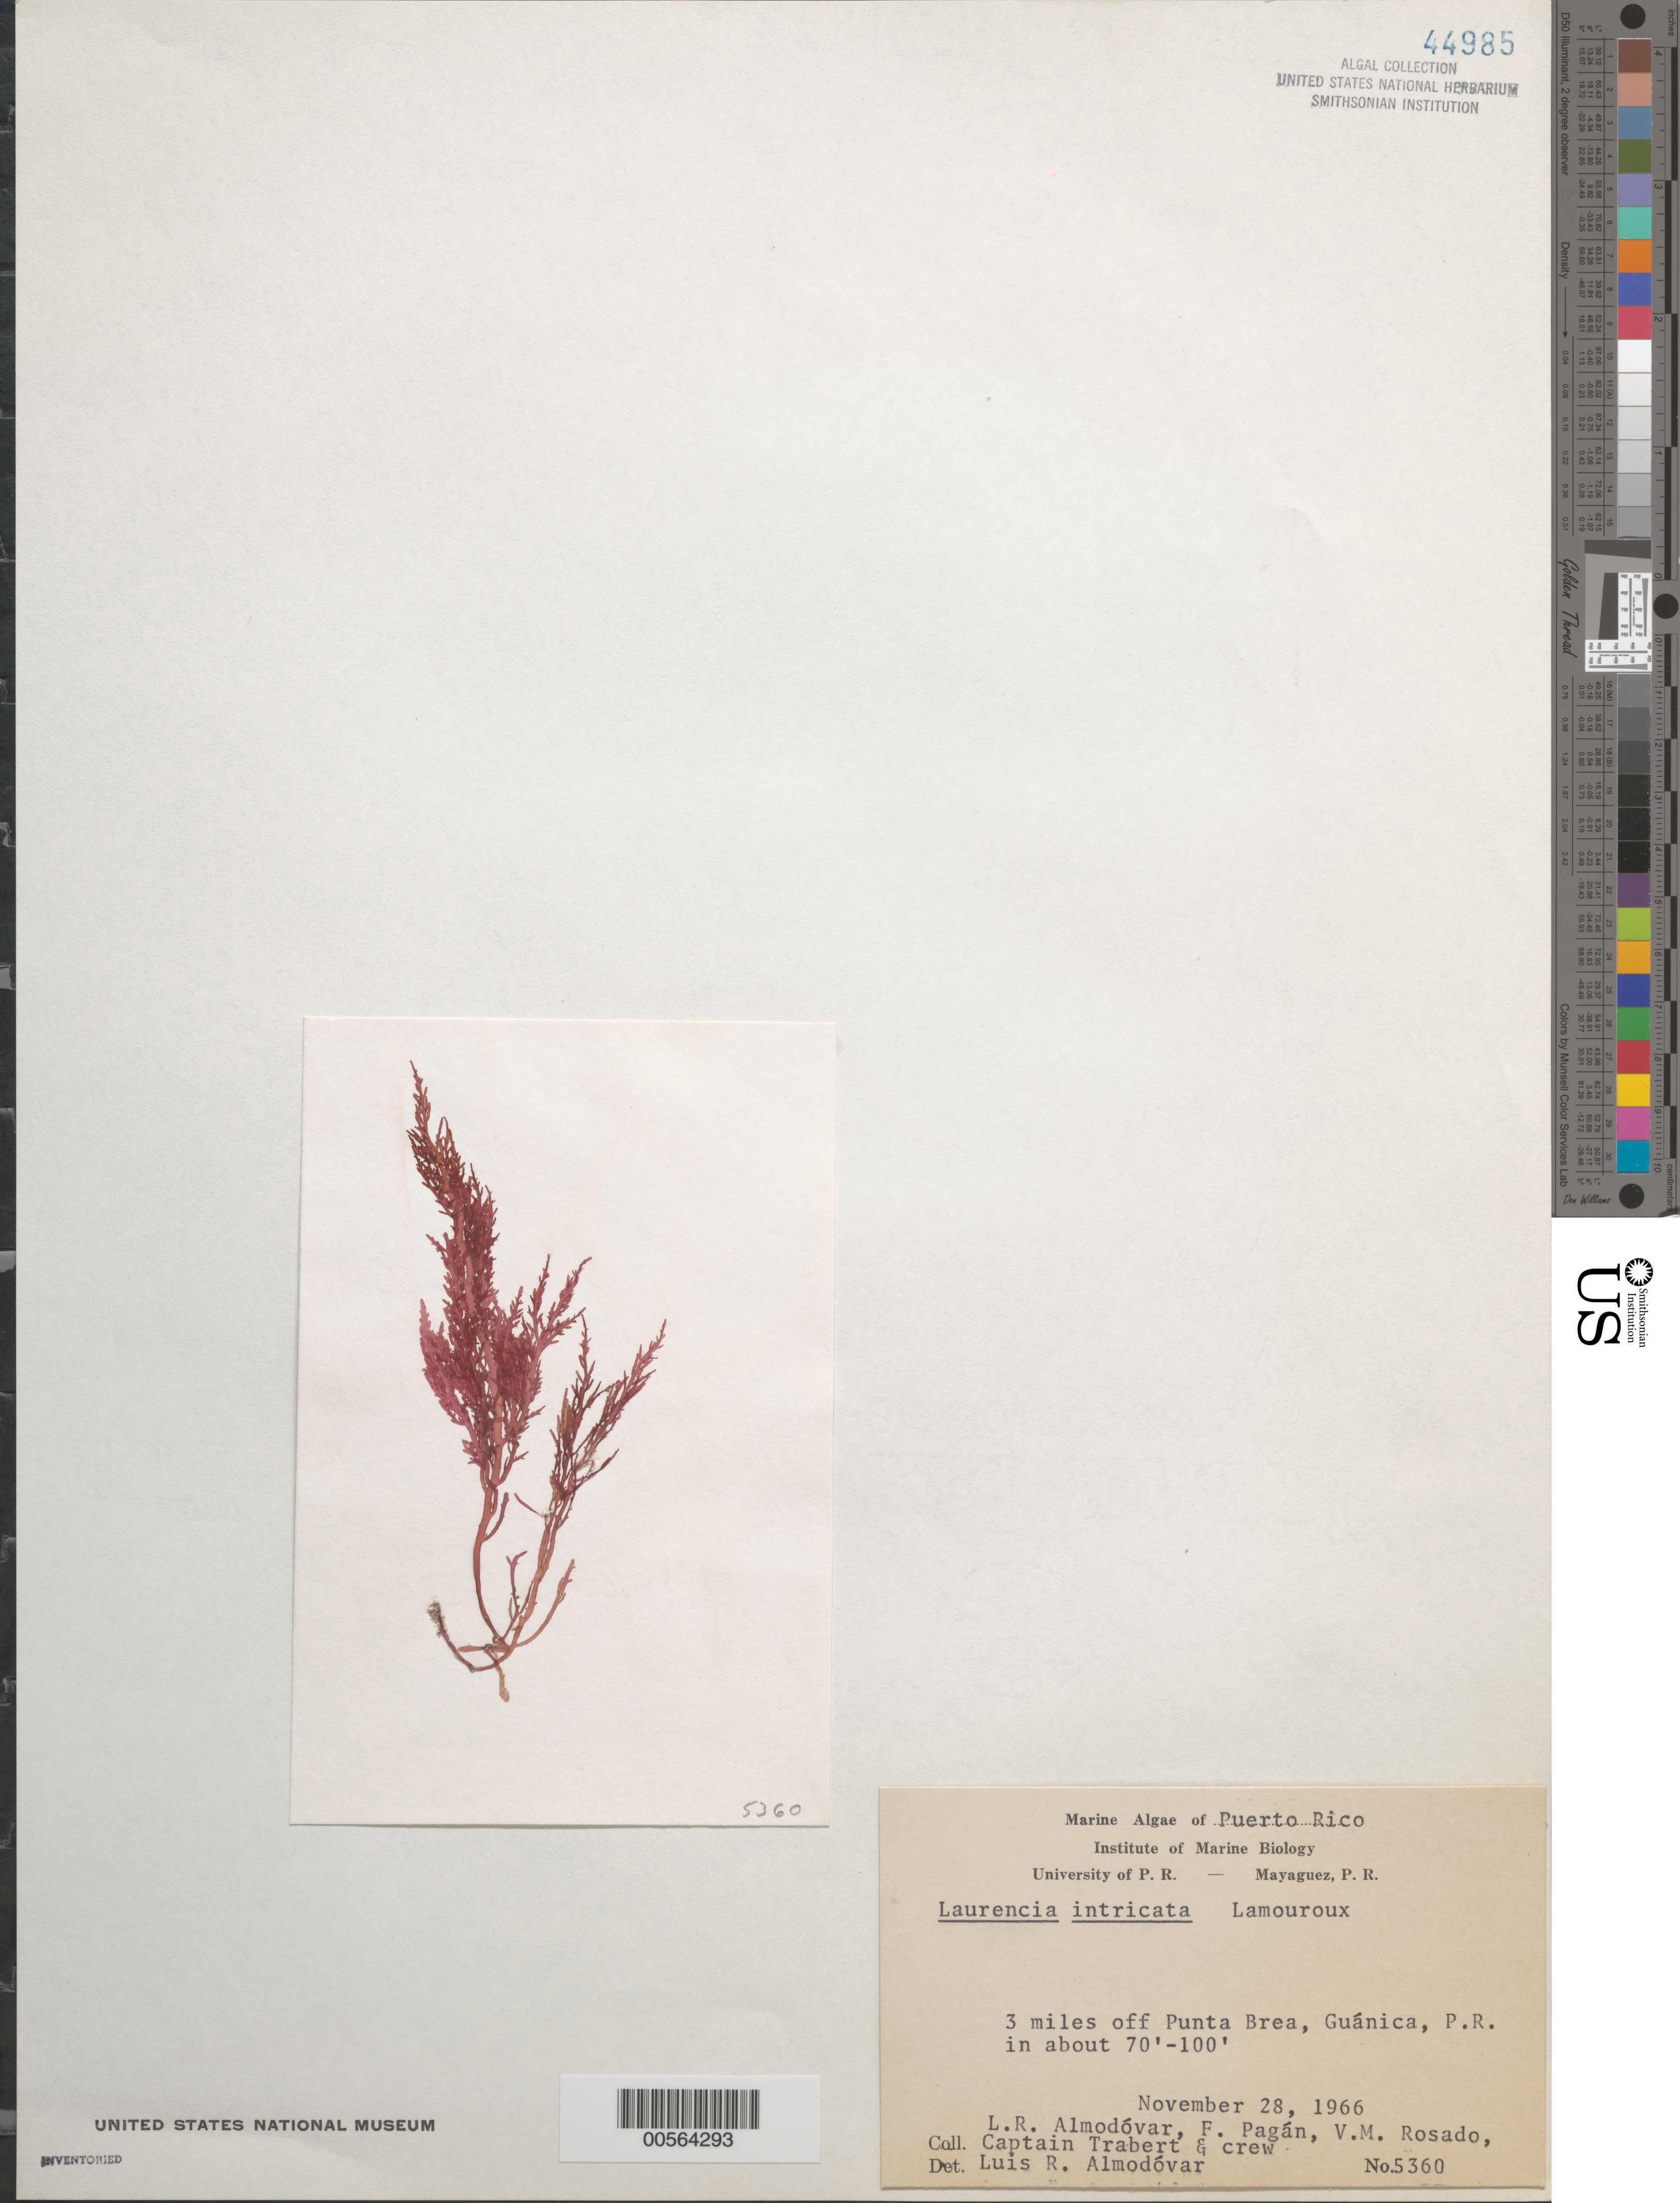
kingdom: Plantae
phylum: Rhodophyta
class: Florideophyceae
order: Ceramiales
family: Rhodomelaceae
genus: Laurencia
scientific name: Laurencia intricata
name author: J.V.Lamouroux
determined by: Almodovar, L. R.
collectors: L. Almodovar, F. Pagan, V. Rosado, C. Trabert & Crew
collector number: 5360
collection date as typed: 28 Nov 1966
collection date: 1966-11-28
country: Puerto Rico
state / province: Guanica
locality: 3 miles off Punta Brea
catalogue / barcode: US 44985